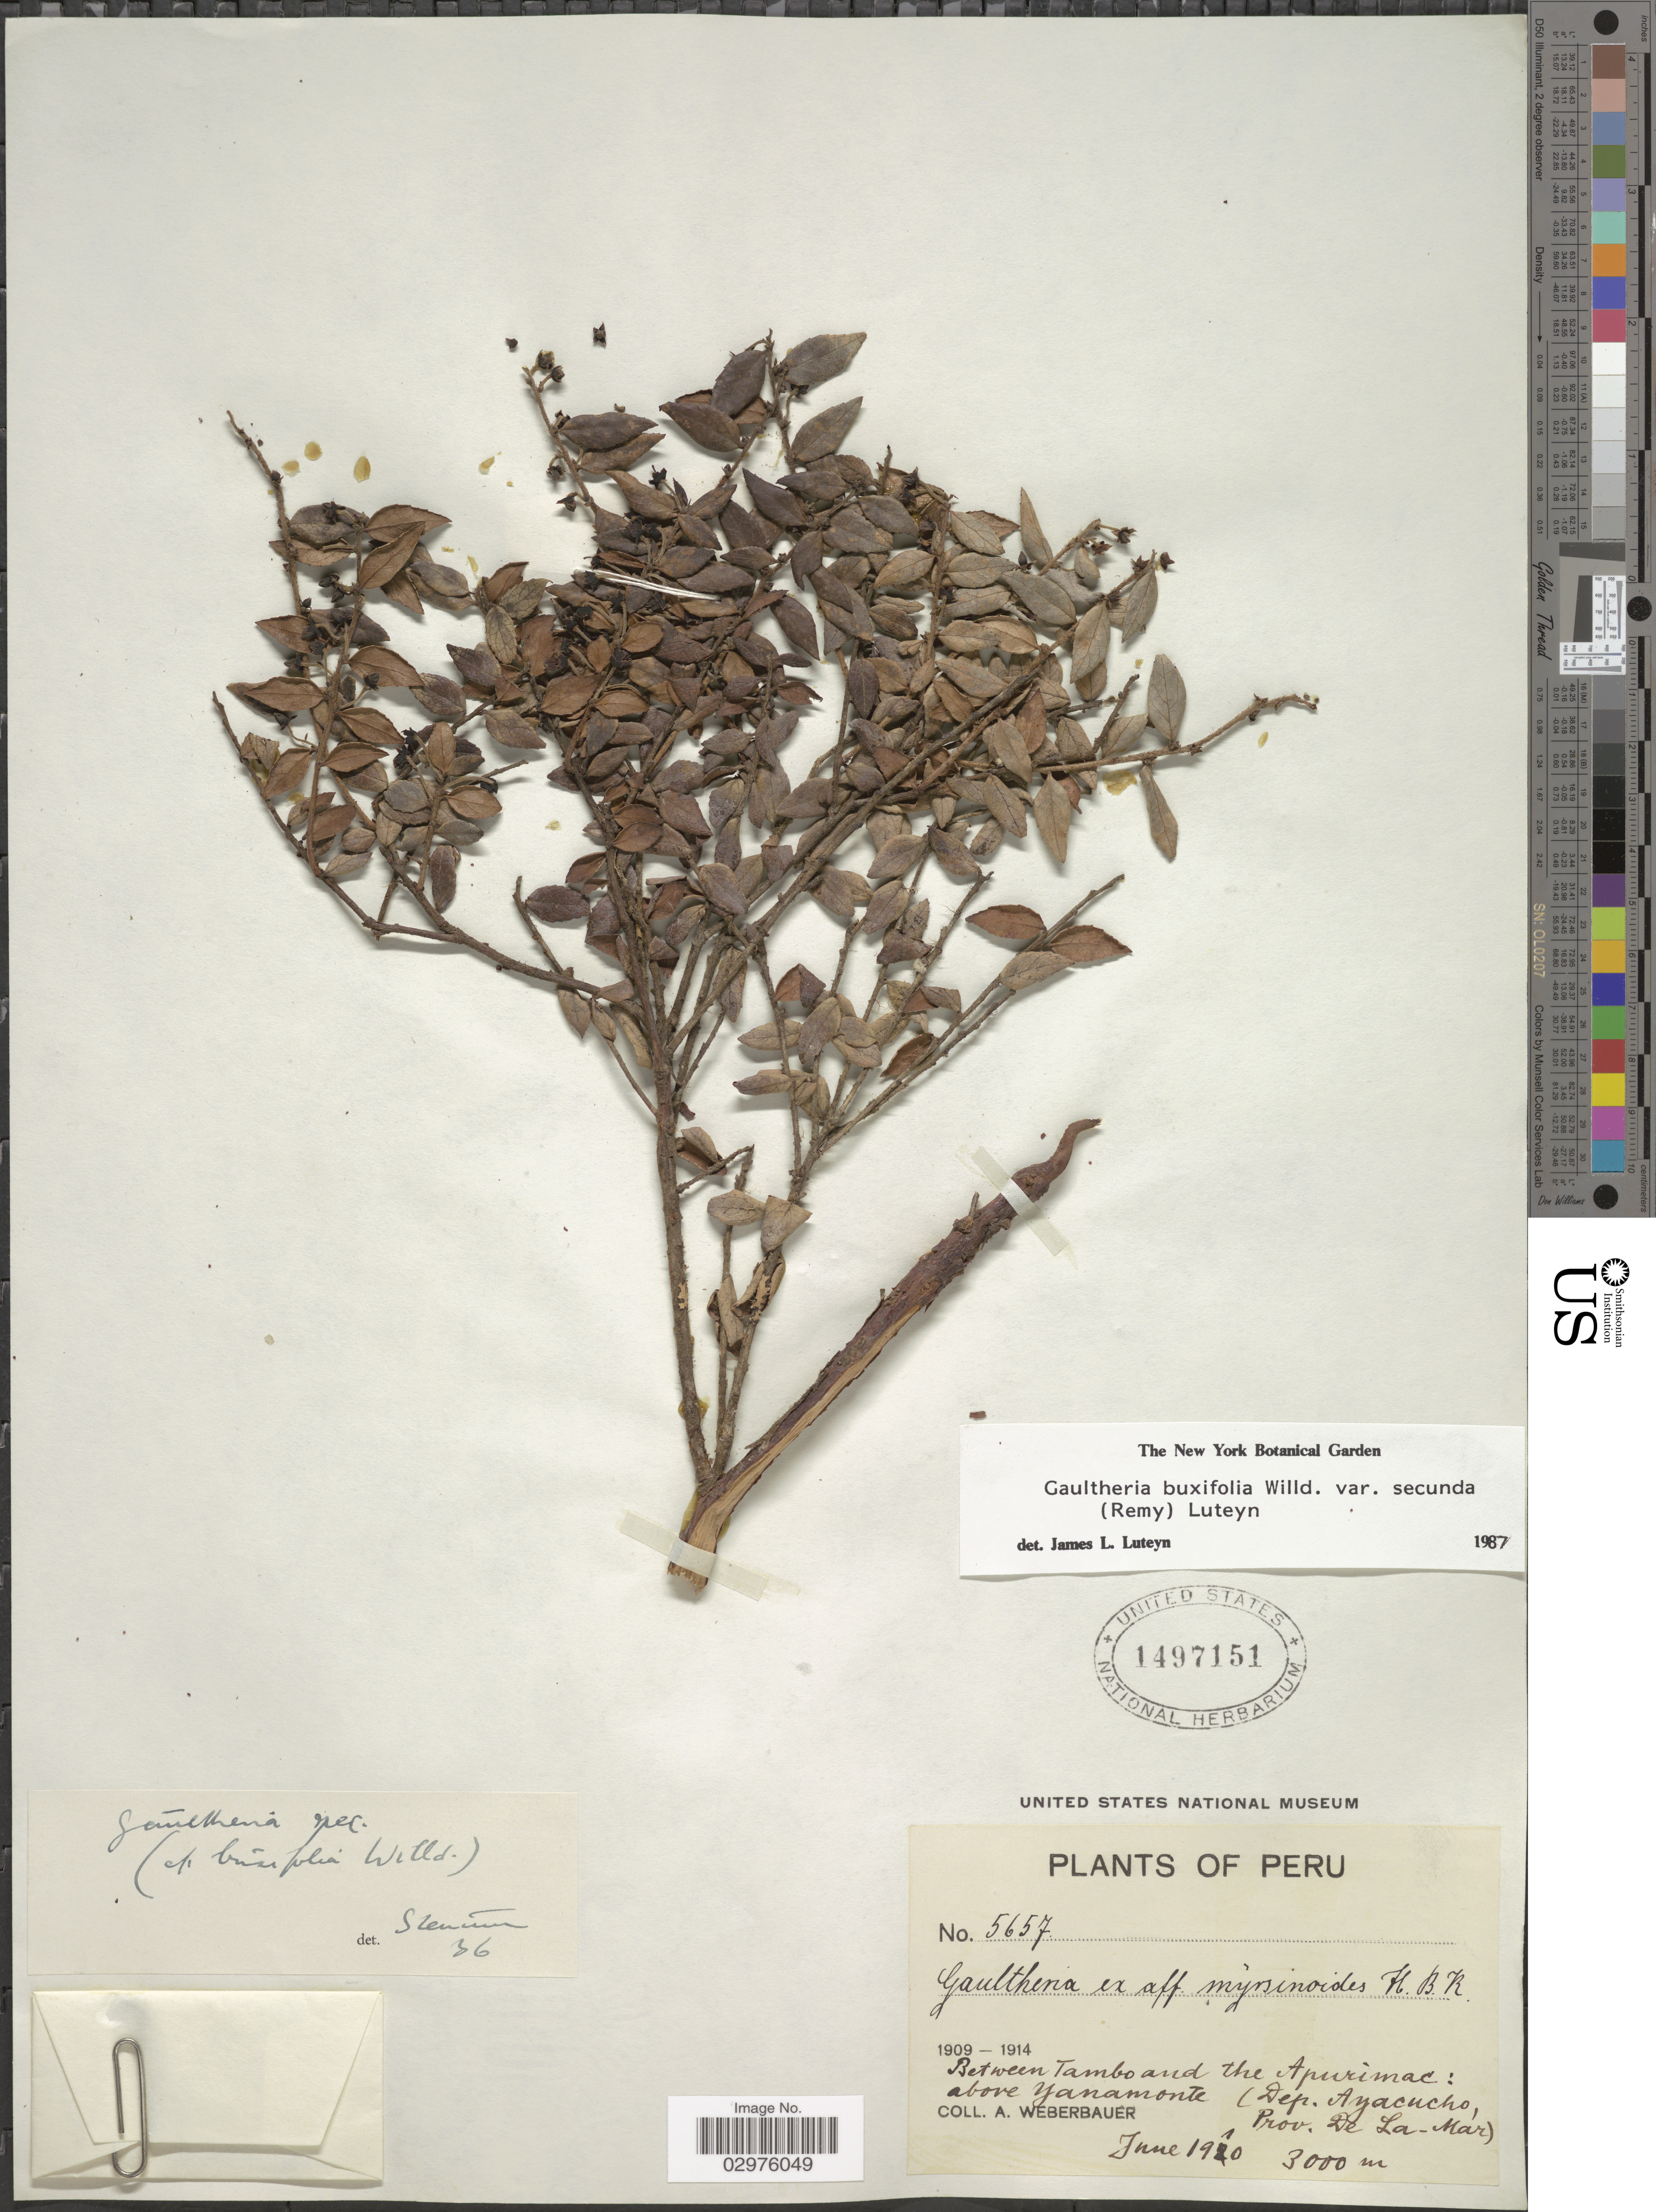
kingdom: Plantae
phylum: Tracheophyta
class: Magnoliopsida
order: Ericales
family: Ericaceae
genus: Gaultheria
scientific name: Gaultheria buxifolia var. secunda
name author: (J. Rémy) Luteyn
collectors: A. Weberbauer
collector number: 5657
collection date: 1910-06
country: Peru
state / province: Ayacucho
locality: Between Tambo and the Apurimac: above Yanamonte (Dep. Ayacucho, Prov. De La - Mar).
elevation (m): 3000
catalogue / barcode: US 1497151